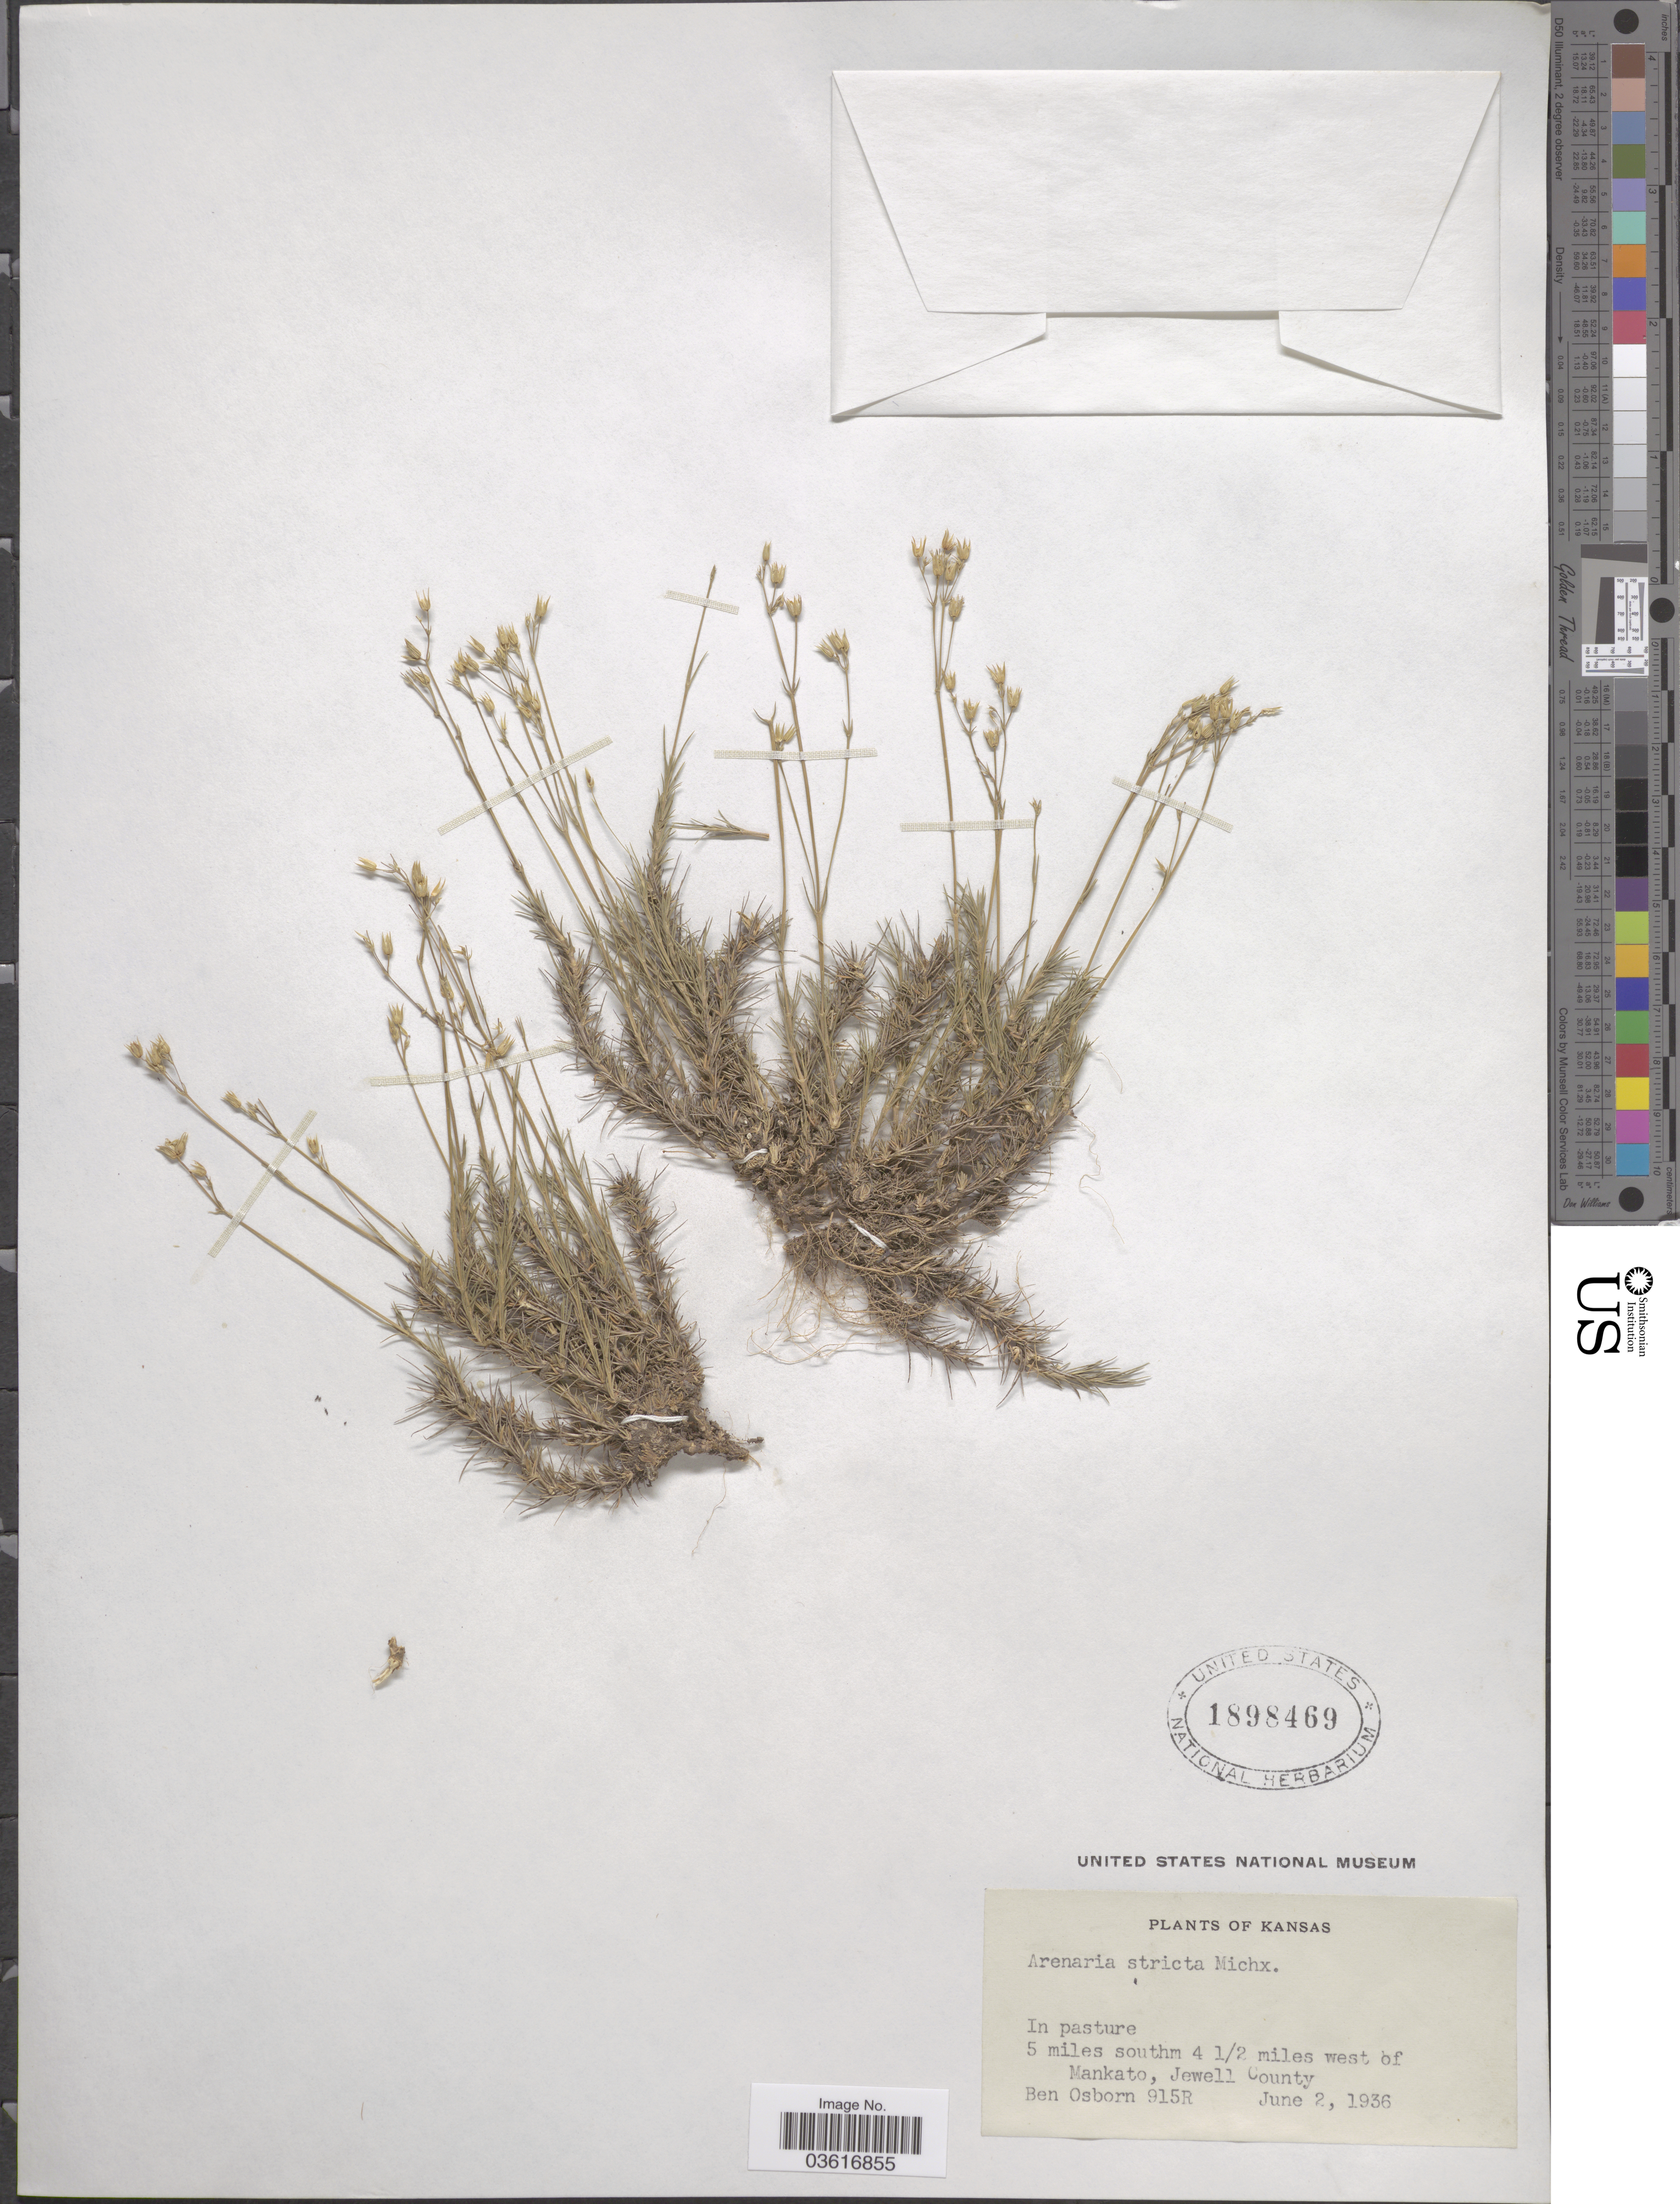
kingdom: Plantae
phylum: Tracheophyta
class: Magnoliopsida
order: Caryophyllales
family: Caryophyllaceae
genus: Minuartia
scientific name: Minuartia stricta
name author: (Sw.) Hiern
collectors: B. Osborn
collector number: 915R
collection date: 1936-06-02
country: United States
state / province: Kansas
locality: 5 miles southm 4 1/2 miles west of Mankato, Jewell County.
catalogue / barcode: US 1898469